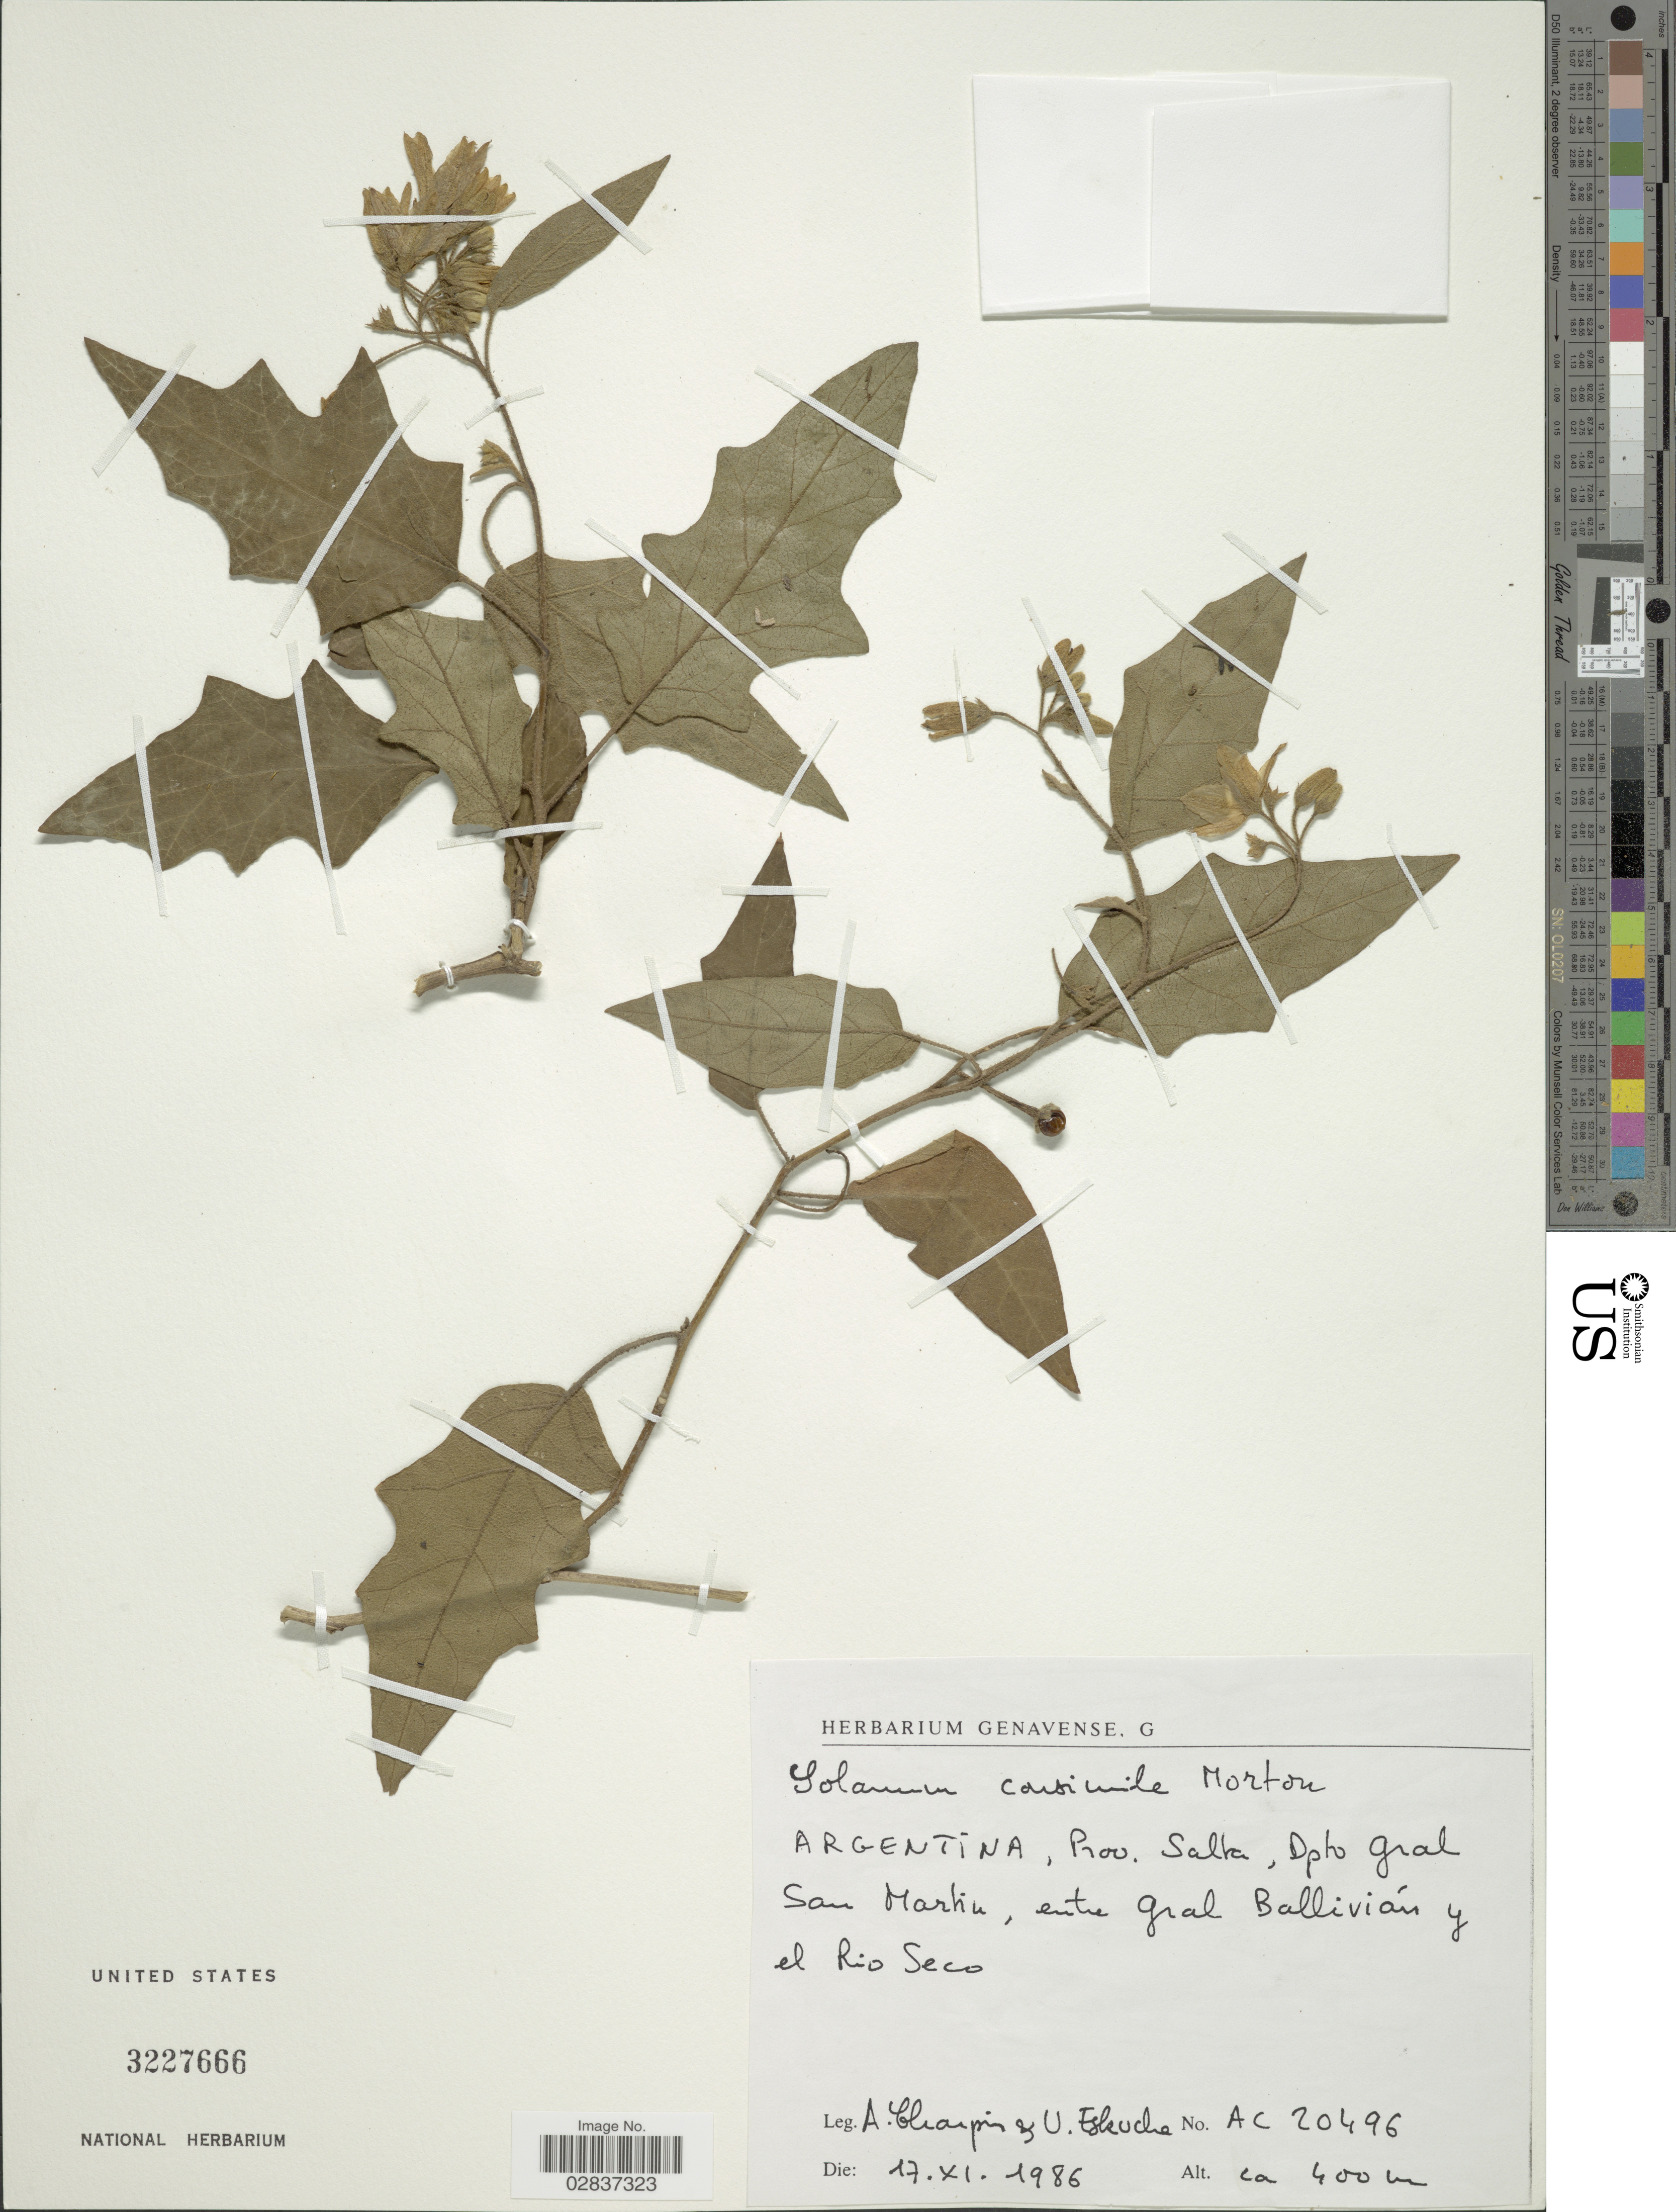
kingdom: Plantae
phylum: Tracheophyta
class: Magnoliopsida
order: Solanales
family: Solanaceae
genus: Solanum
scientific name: Solanum consimile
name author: C.V. Morton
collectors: A. Charpin & U. Eskuche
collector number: AC20496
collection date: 1986-11-17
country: Argentina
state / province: Salta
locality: Prov. Salta, Dpto Grab San Martin, entre gral Ballivián y el Rio Seco.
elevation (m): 400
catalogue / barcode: US 3227666